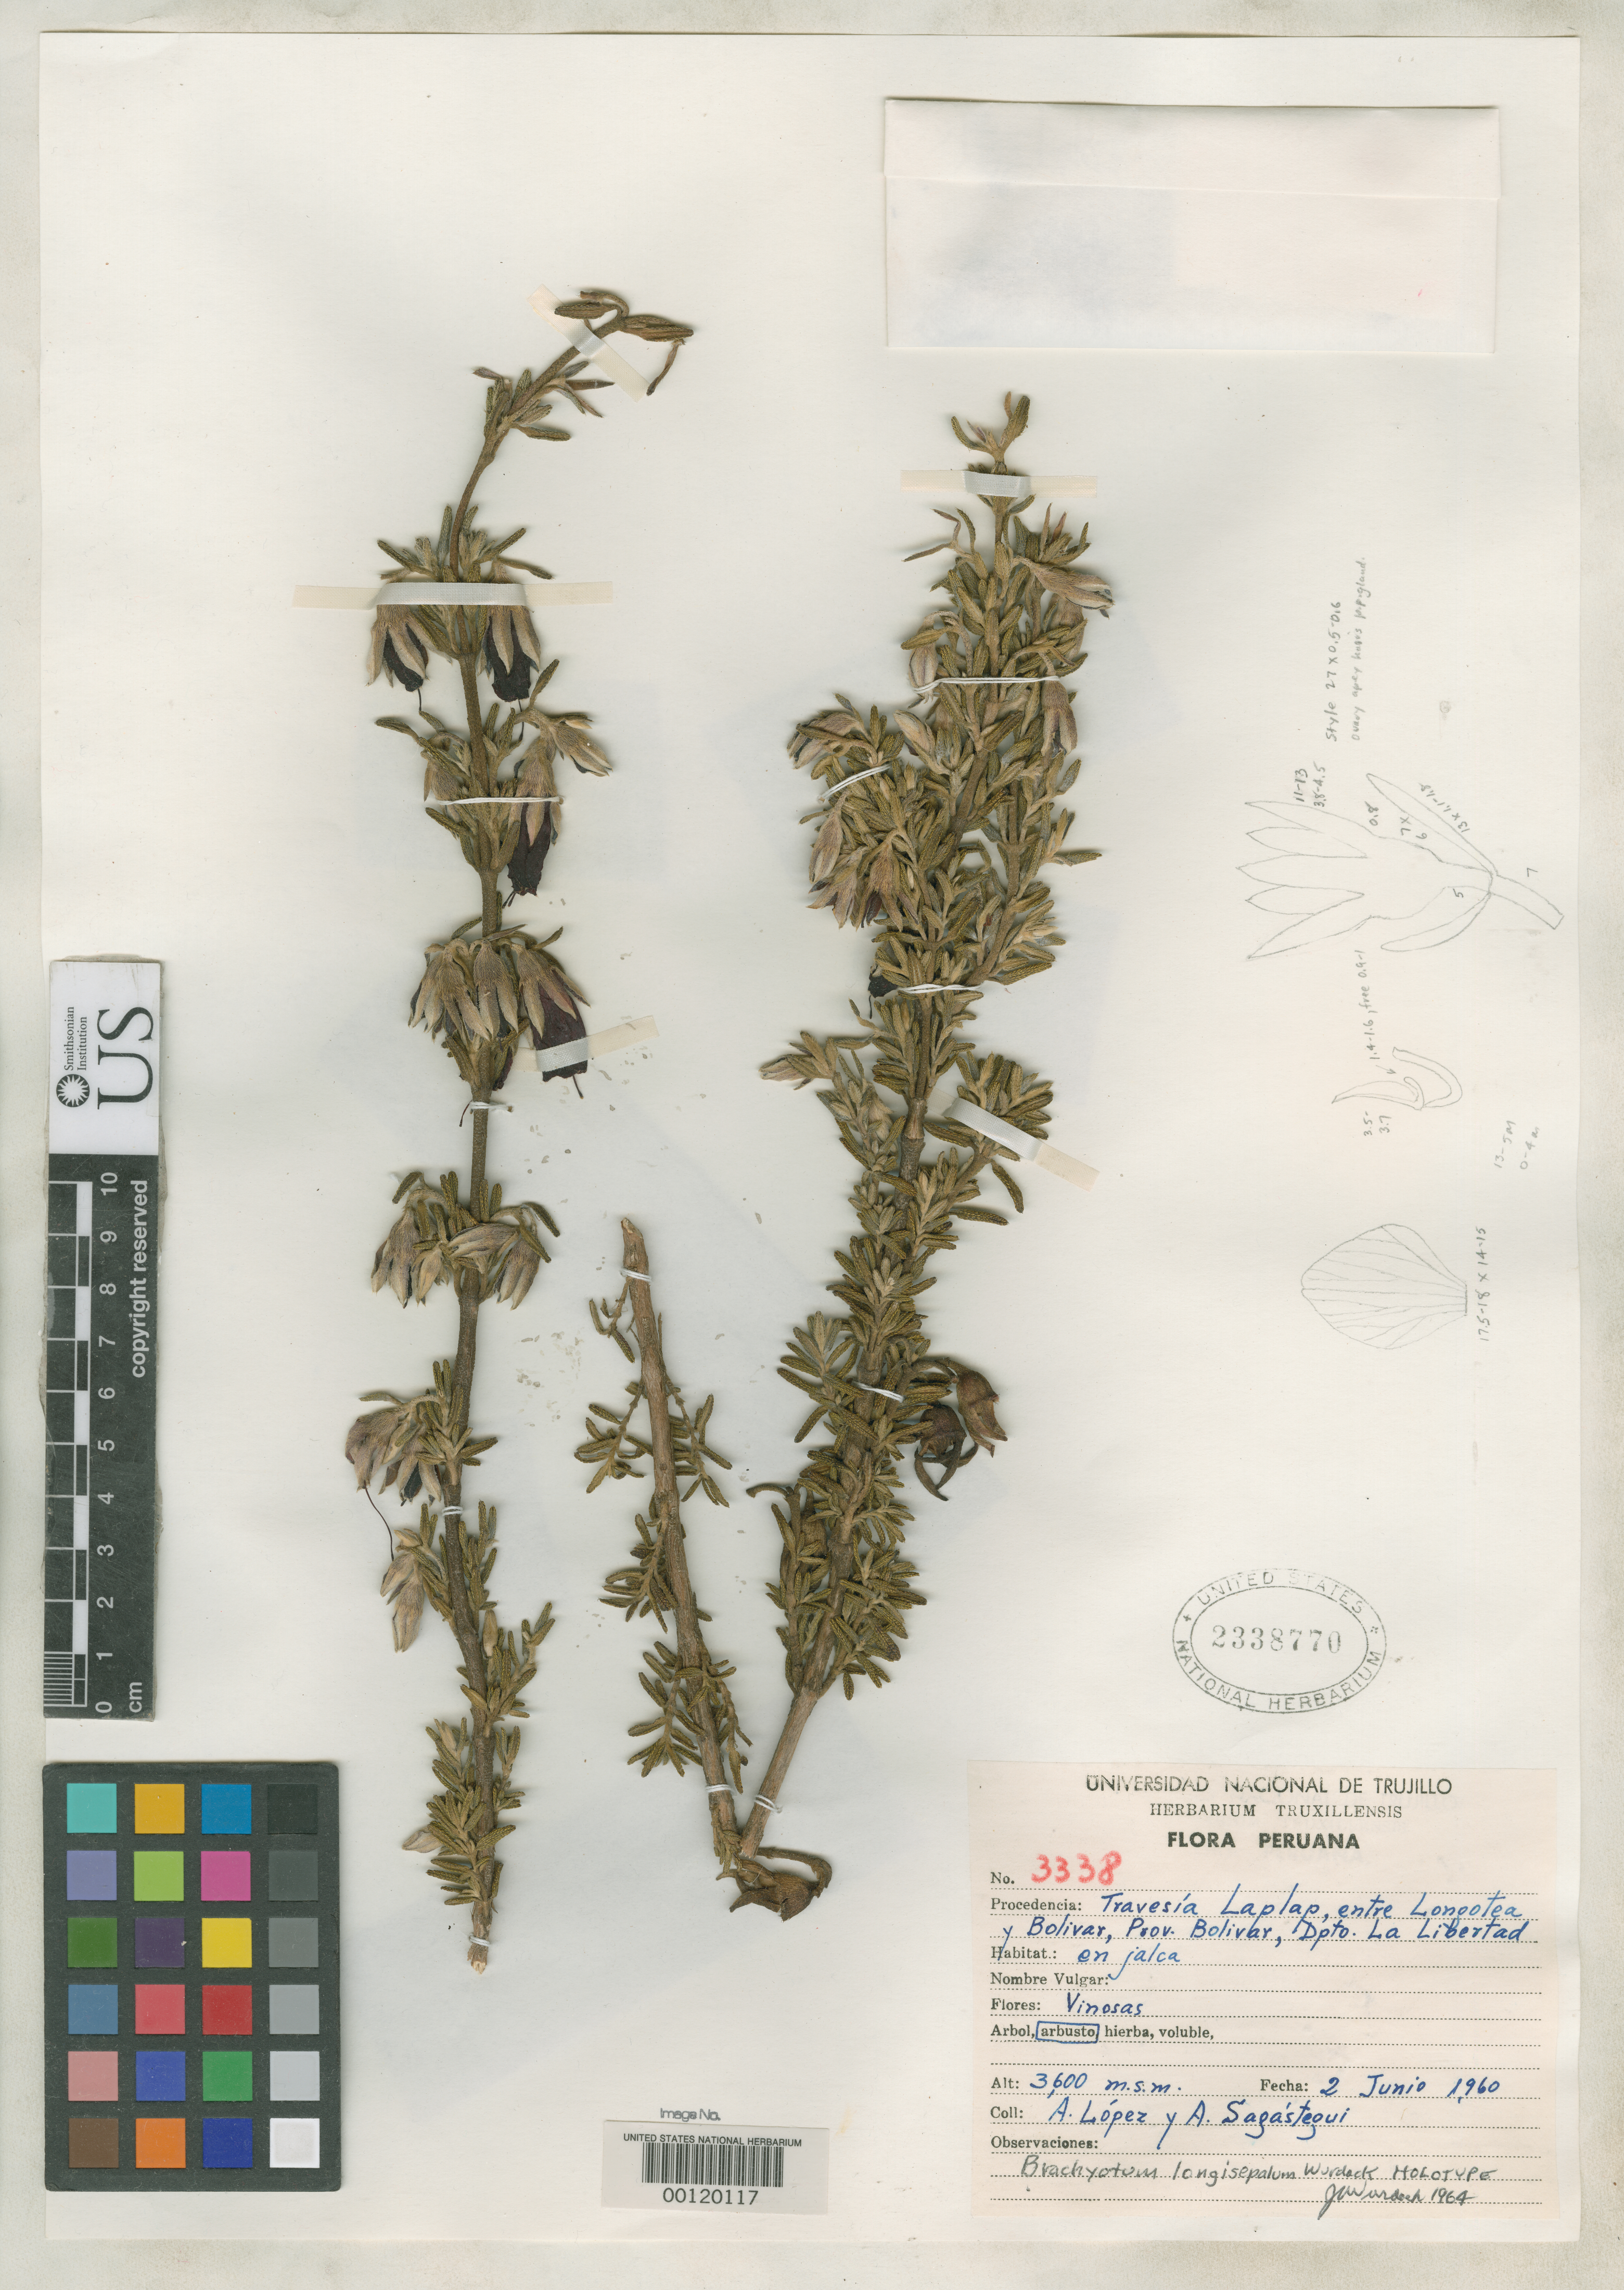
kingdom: Plantae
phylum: Tracheophyta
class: Magnoliopsida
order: Myrtales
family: Melastomataceae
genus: Brachyotum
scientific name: Brachyotum longisepalum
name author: Wurdack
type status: Holotype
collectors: A. Lopez & A. Sagástegui A.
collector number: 3338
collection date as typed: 02 Jun 1960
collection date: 1960-06-02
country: Peru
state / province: La Libertad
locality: Travesia Laplap.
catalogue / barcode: US 2338770